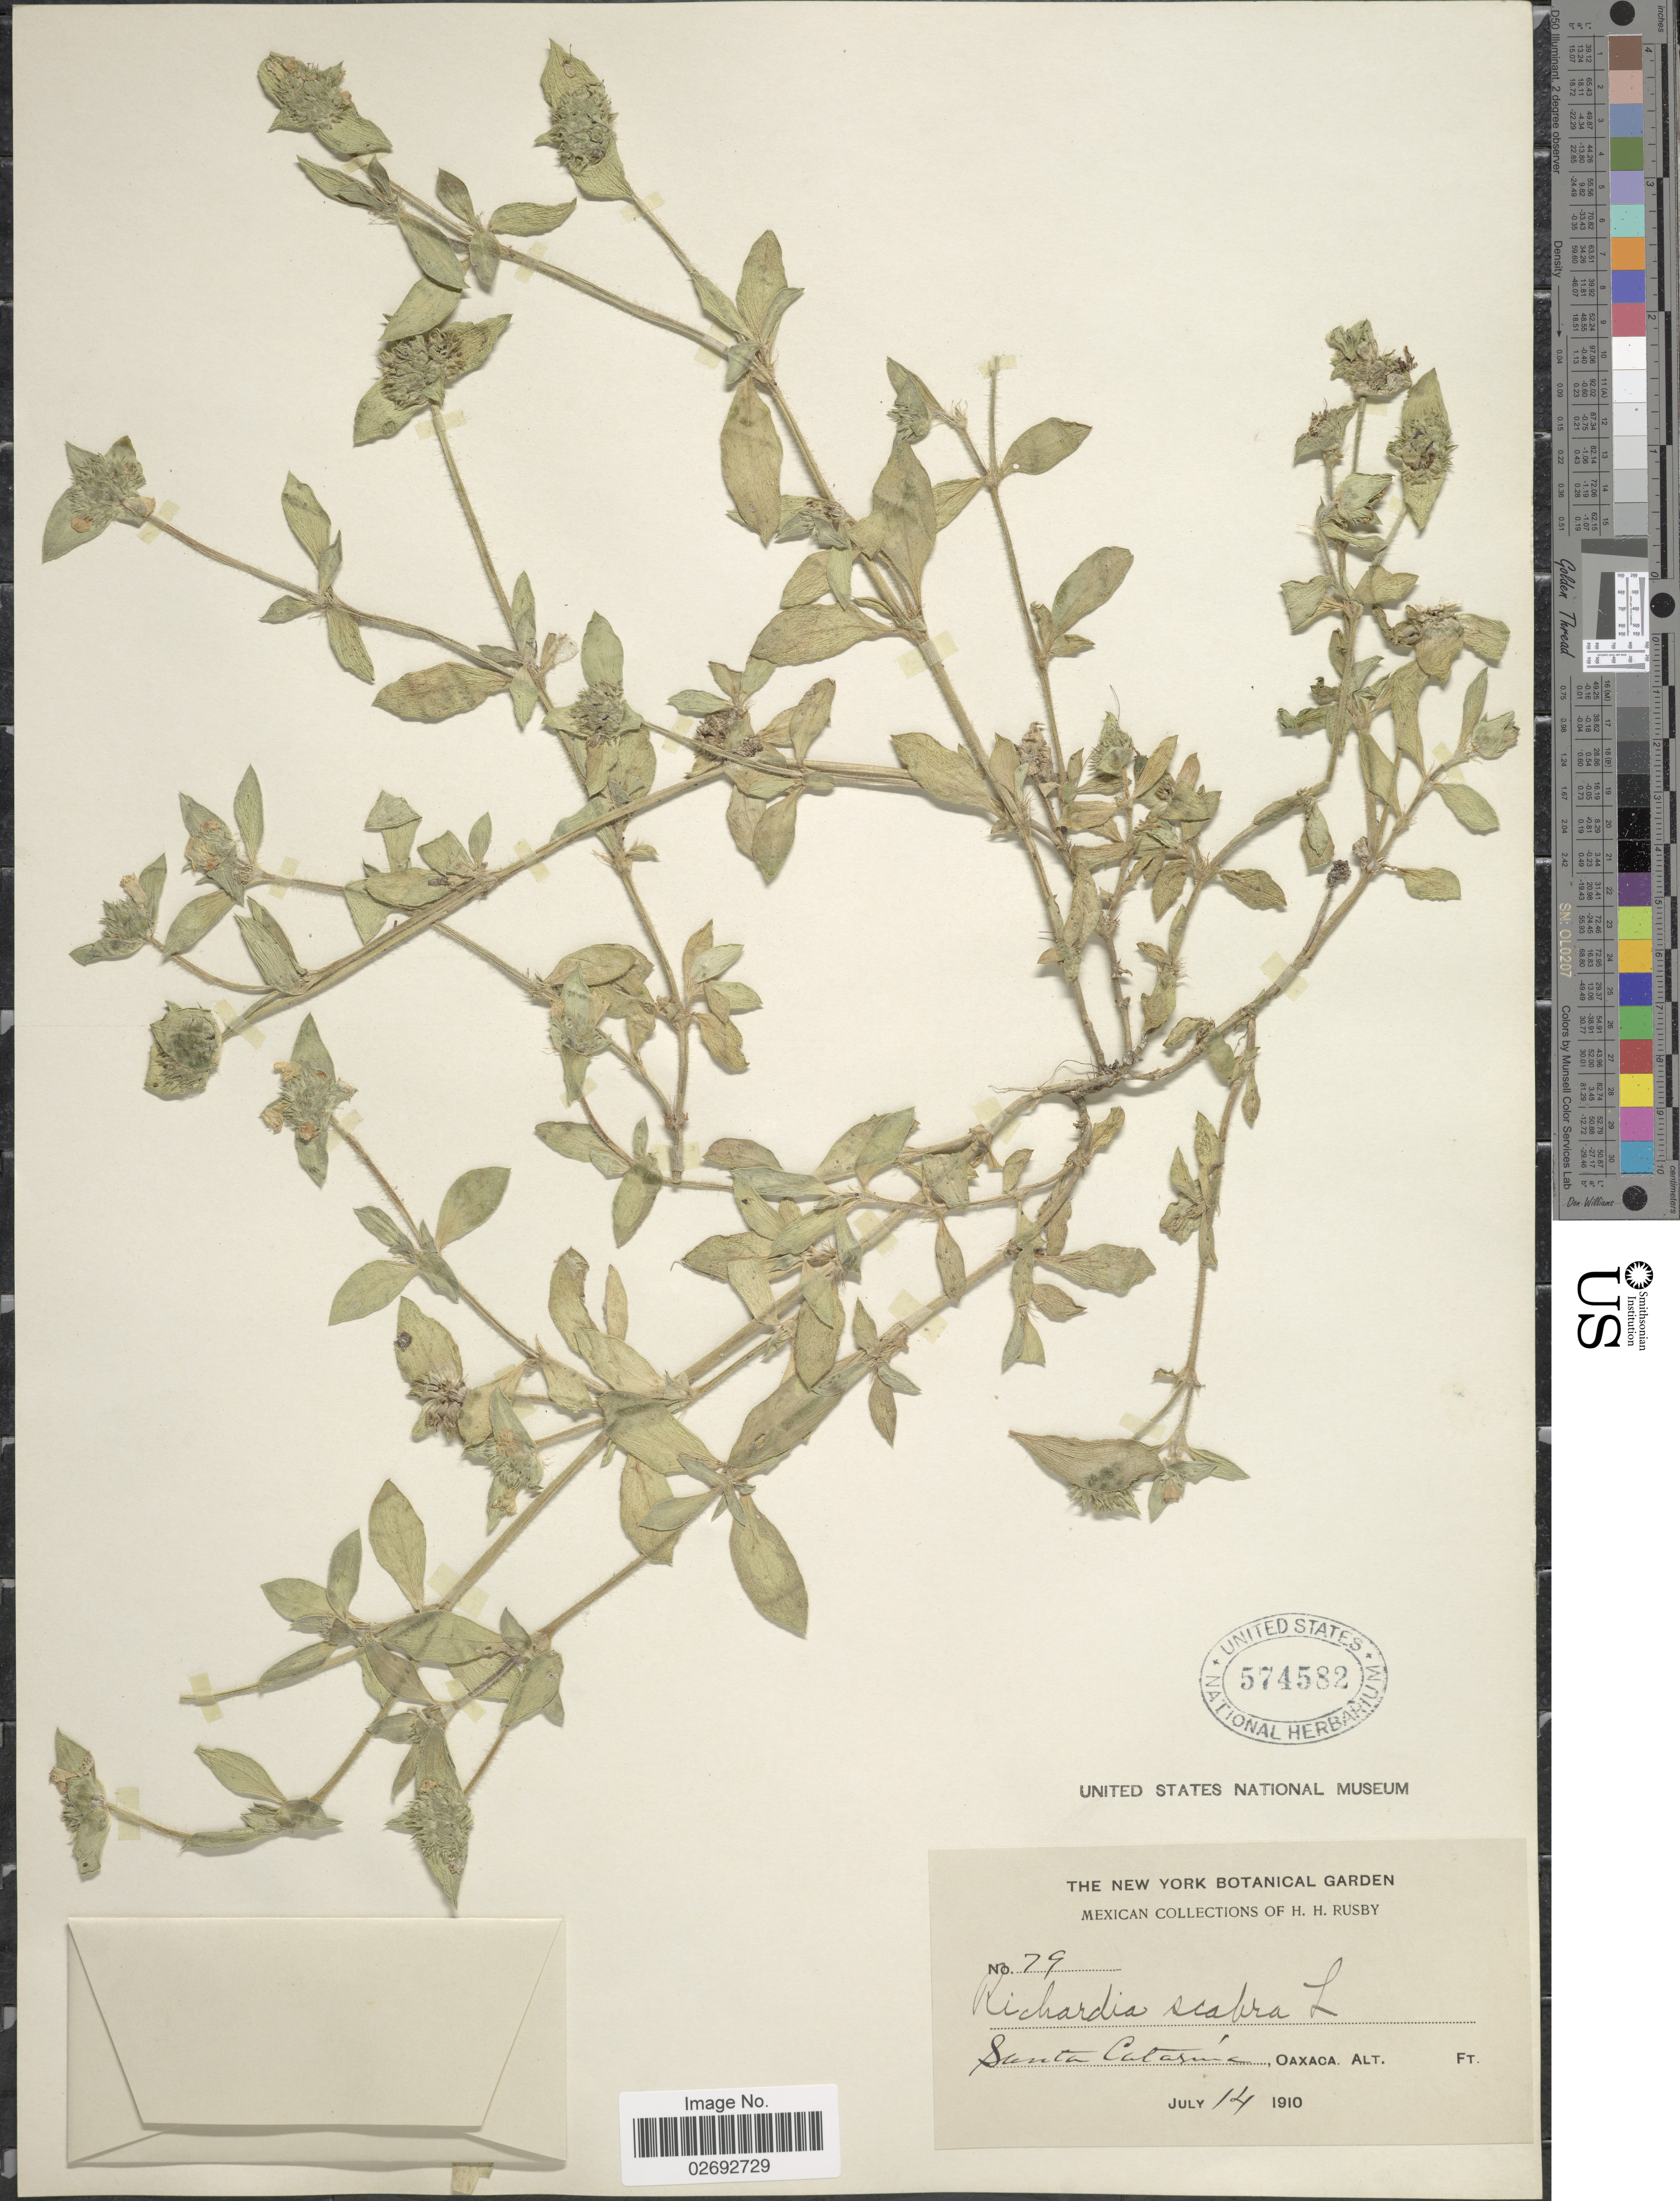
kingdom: Plantae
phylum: Tracheophyta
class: Magnoliopsida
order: Gentianales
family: Rubiaceae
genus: Richardia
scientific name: Richardia scabra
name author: L.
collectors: H. H. Rusby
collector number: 79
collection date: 1910-07-14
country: Mexico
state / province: Oaxaca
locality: Santa Catarina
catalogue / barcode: US 574582